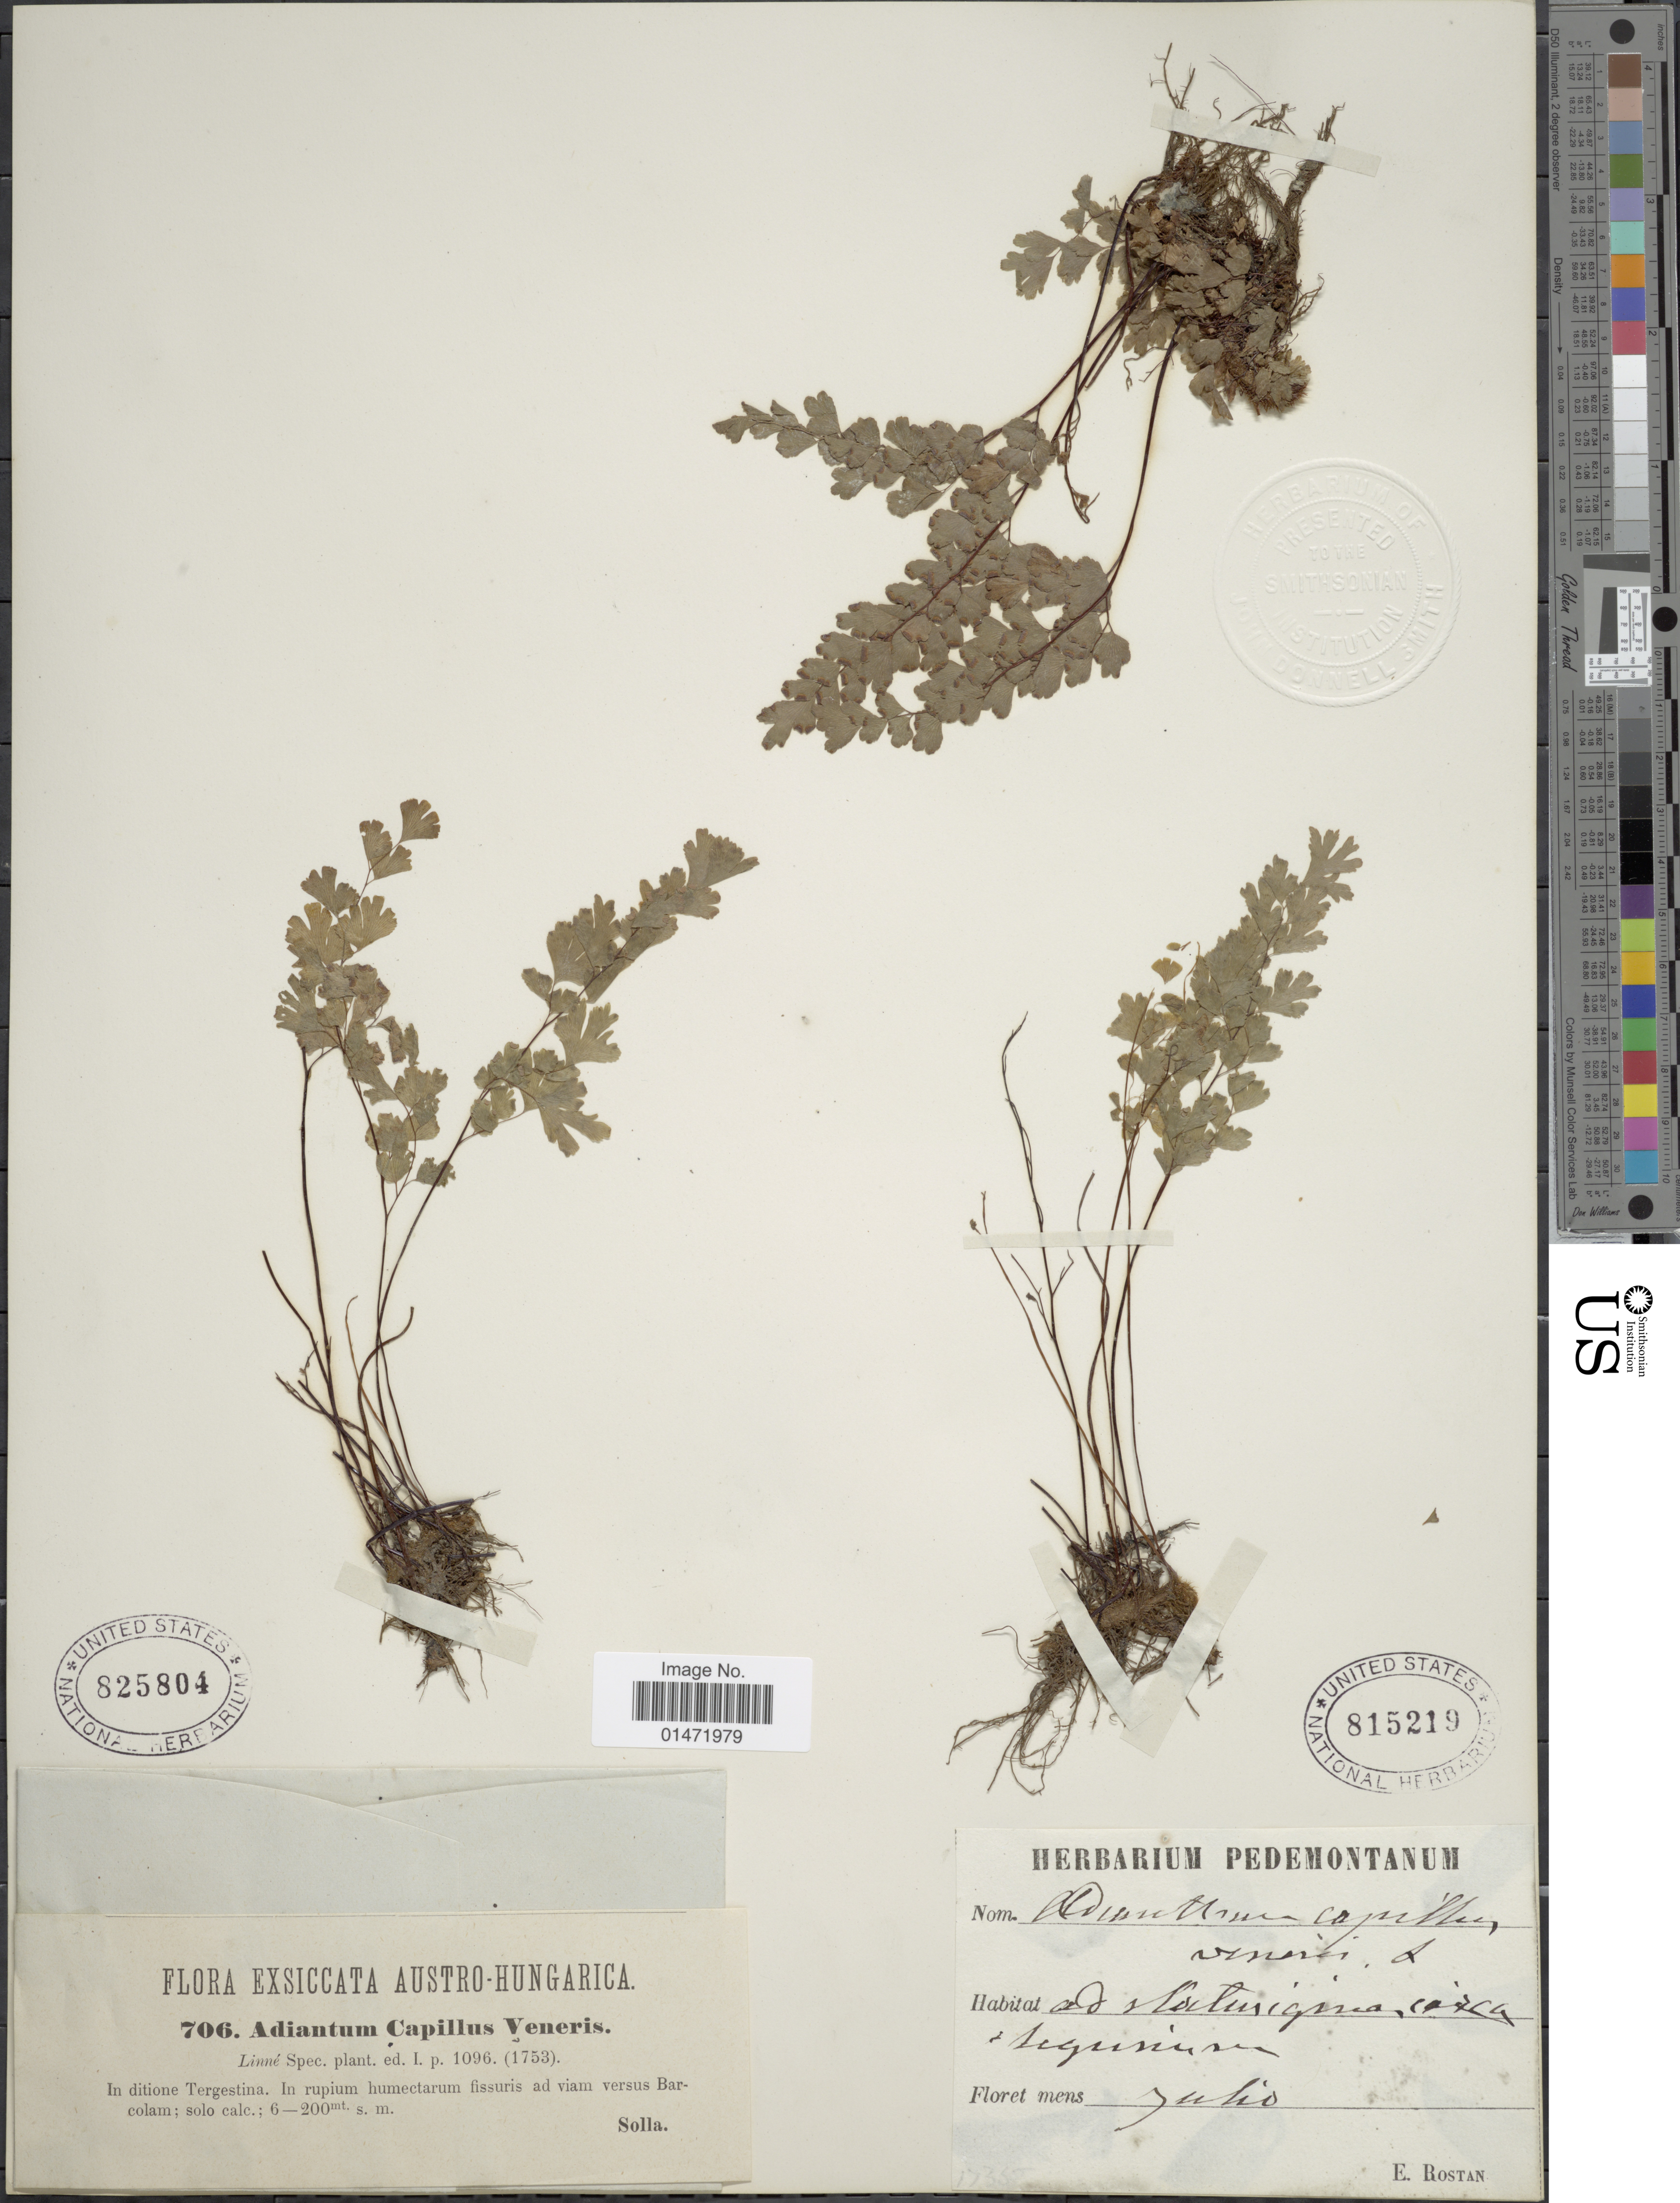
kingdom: Plantae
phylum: Tracheophyta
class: Polypodiopsida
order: Polypodiales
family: Pteridaceae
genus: Adiantum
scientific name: Adiantum capillus-veneris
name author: L.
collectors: E. Rostan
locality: Ad Lotus igina circa Segunium [interpreted]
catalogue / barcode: US 815219